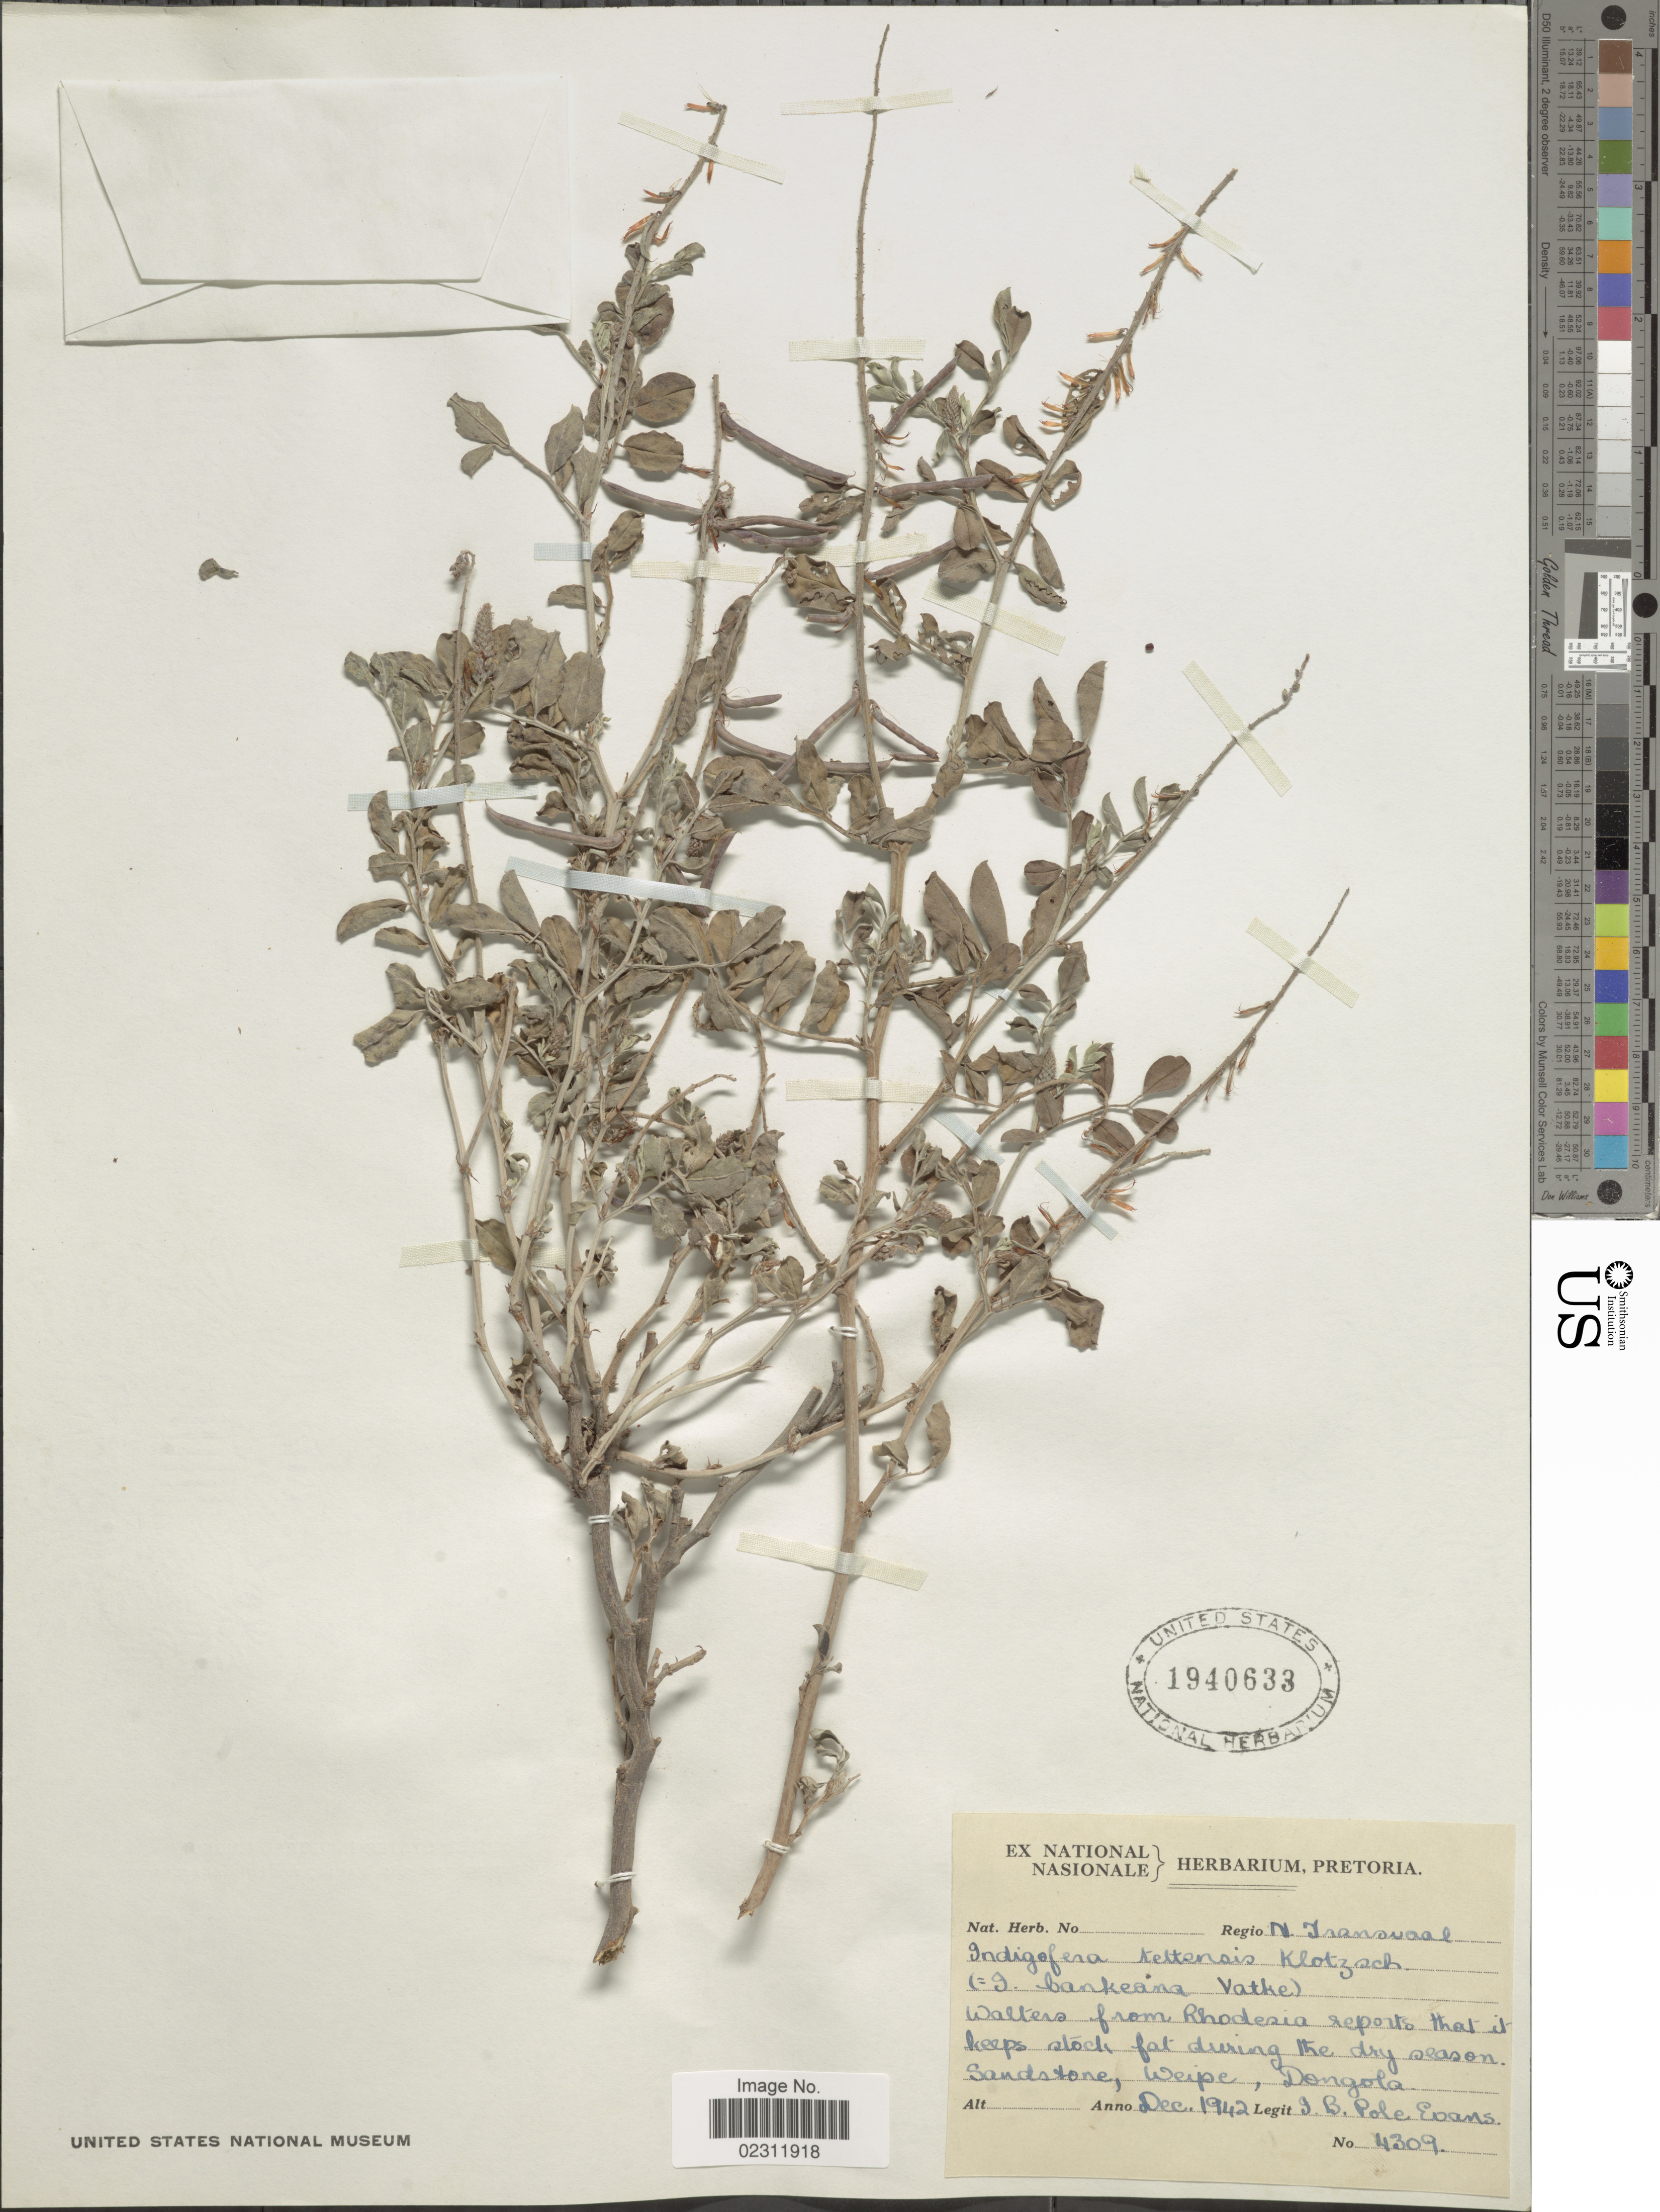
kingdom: Plantae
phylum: Tracheophyta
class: Magnoliopsida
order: Fabales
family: Fabaceae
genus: Indigofera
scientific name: Indigofera kettensis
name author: Klotzsch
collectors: I. B. Pole-Evans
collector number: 4309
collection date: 1942-12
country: South Africa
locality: N. Transvaal, Weipe, Dongola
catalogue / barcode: US 1940633